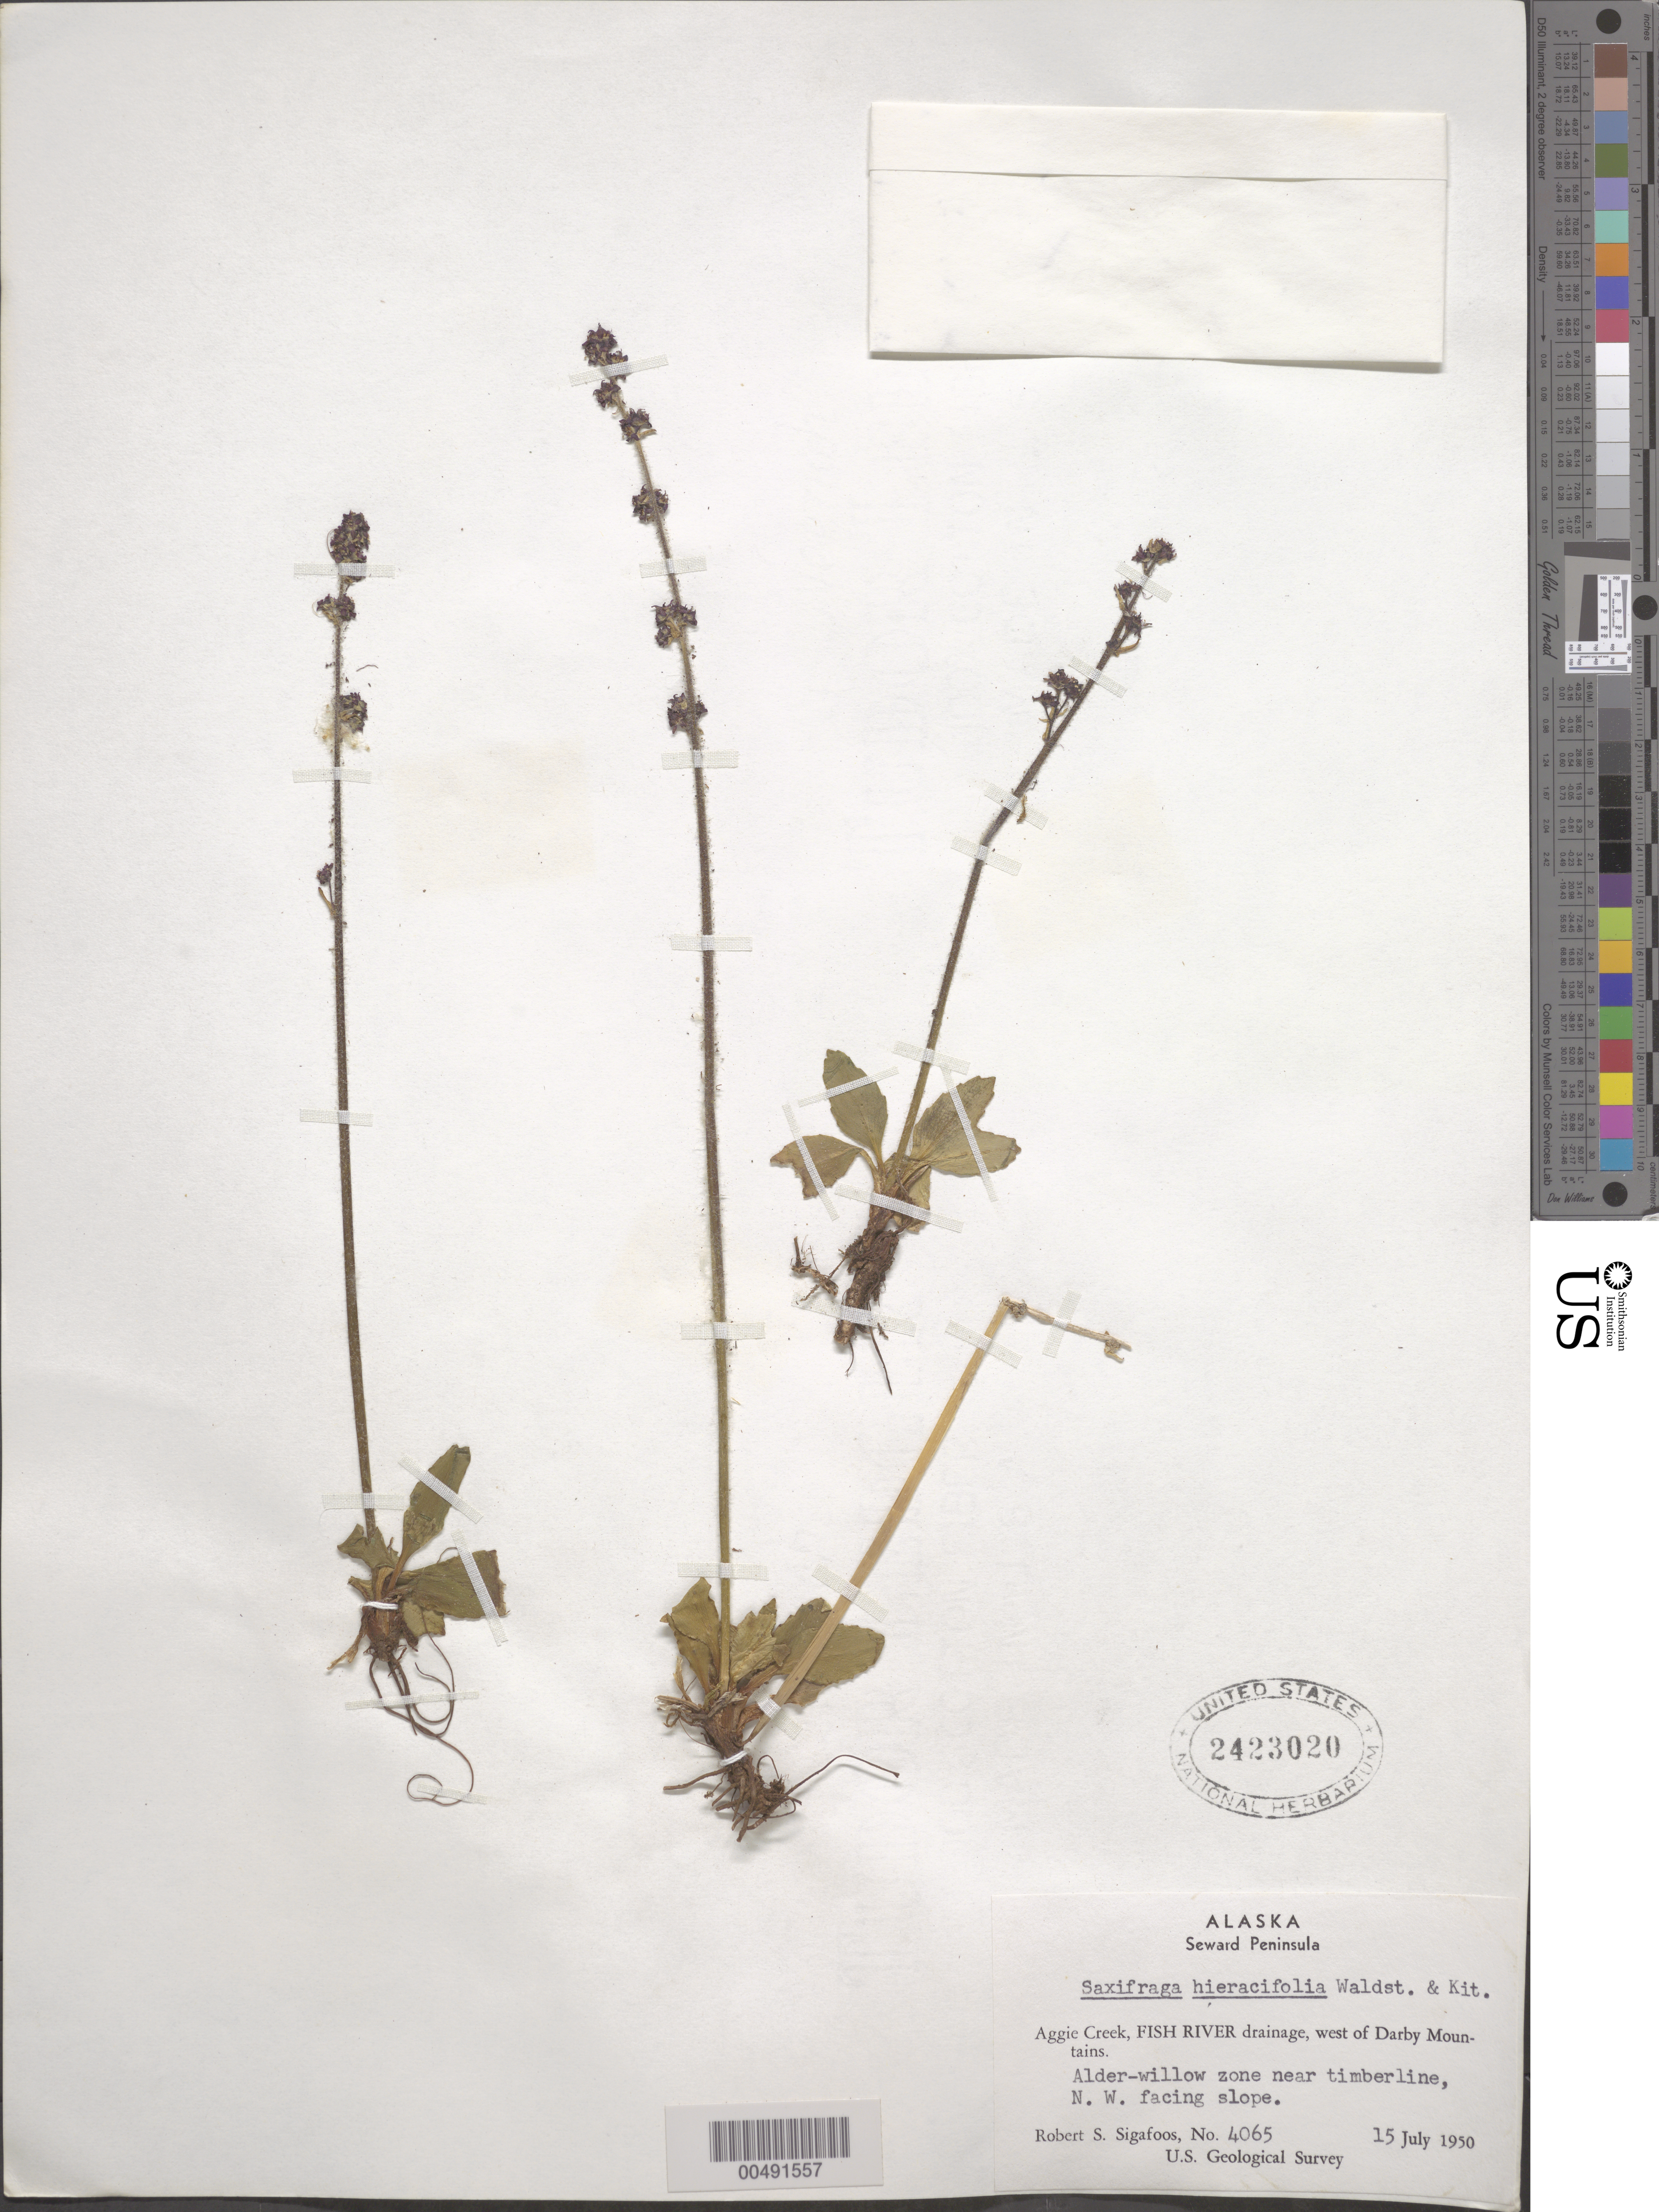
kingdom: Plantae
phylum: Tracheophyta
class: Magnoliopsida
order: Saxifragales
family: Saxifragaceae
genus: Micranthes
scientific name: Micranthes hieraciifolia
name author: (Waldst. & Kit. ex Willd.) Haw.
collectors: R. Sigafoos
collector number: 4065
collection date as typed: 15 Jul 1950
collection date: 1950-07-15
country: United States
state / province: Alaska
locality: Seward Peninsula, west of Darby Mountains, Fish River Drainage, Aggie Creek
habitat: alder-willow zone near timberline, N. W. facing slope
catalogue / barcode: US 2423020